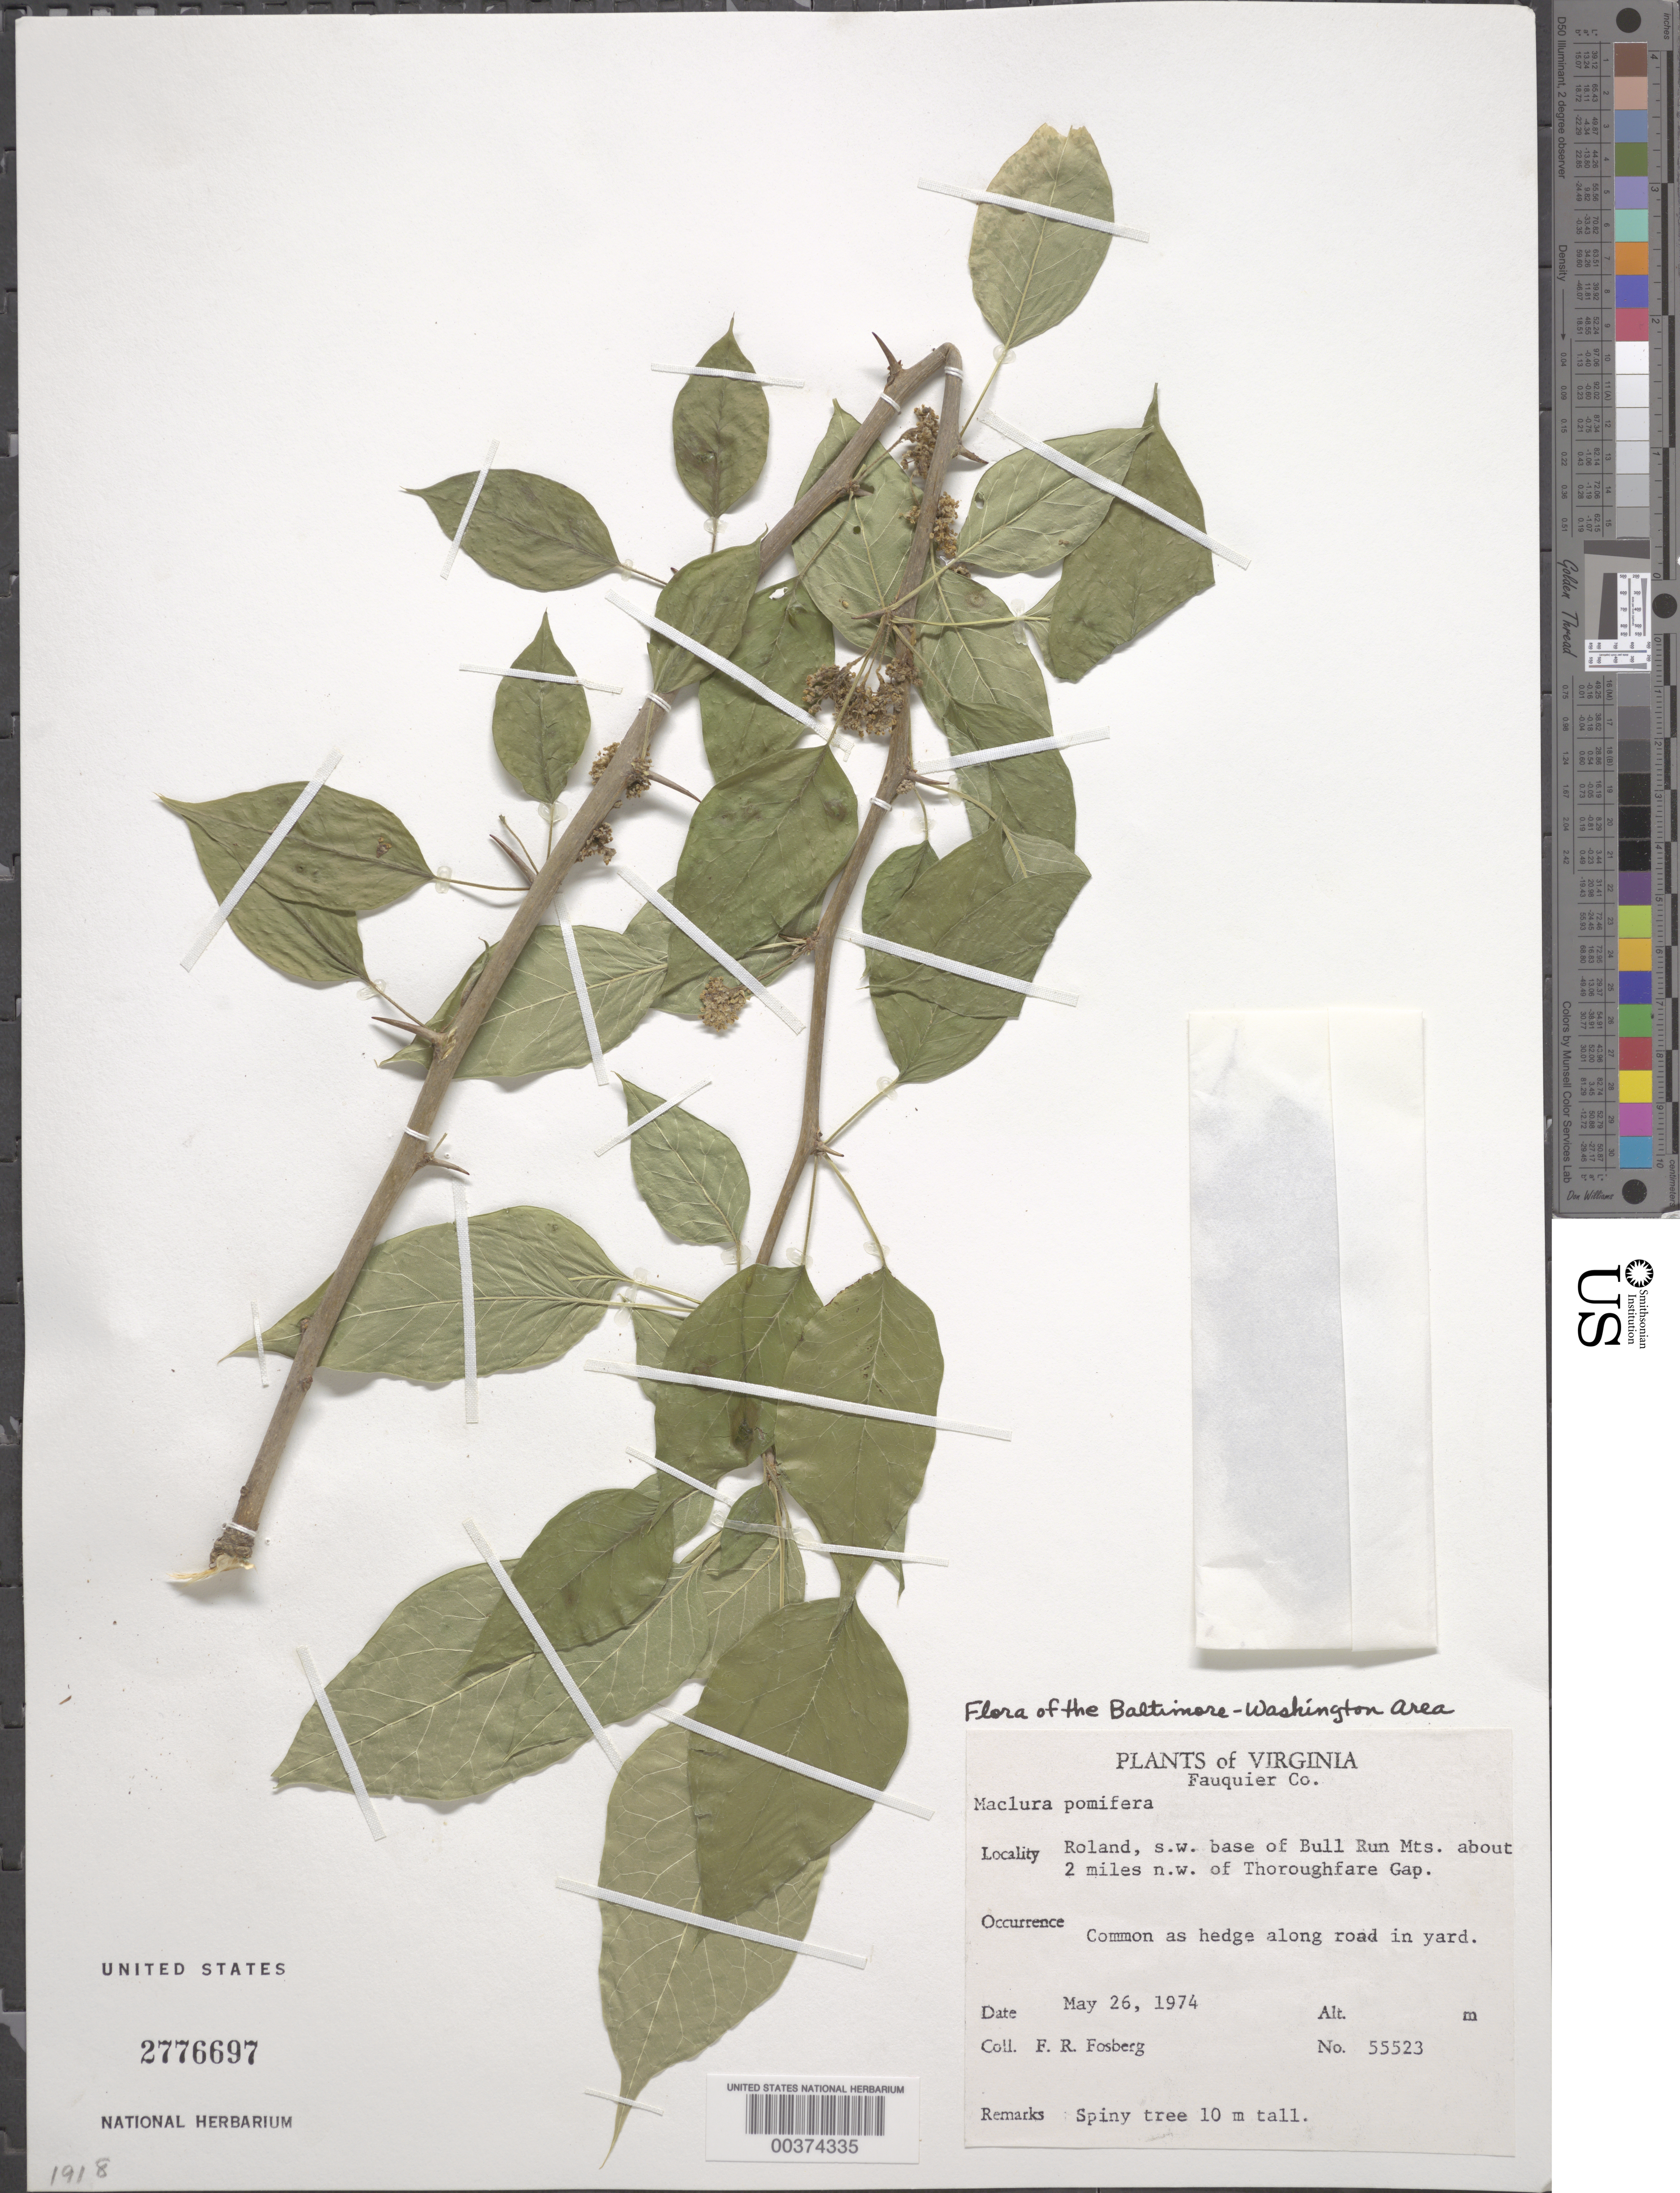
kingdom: Plantae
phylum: Tracheophyta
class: Magnoliopsida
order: Rosales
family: Moraceae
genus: Maclura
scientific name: Maclura pomifera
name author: (Raf.) C.K. Schneid.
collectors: F. R. Fosberg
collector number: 55523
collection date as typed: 26 May 1974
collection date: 1974-05-26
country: United States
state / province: Virginia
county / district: Fauquier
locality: Roland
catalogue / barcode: US 2776697